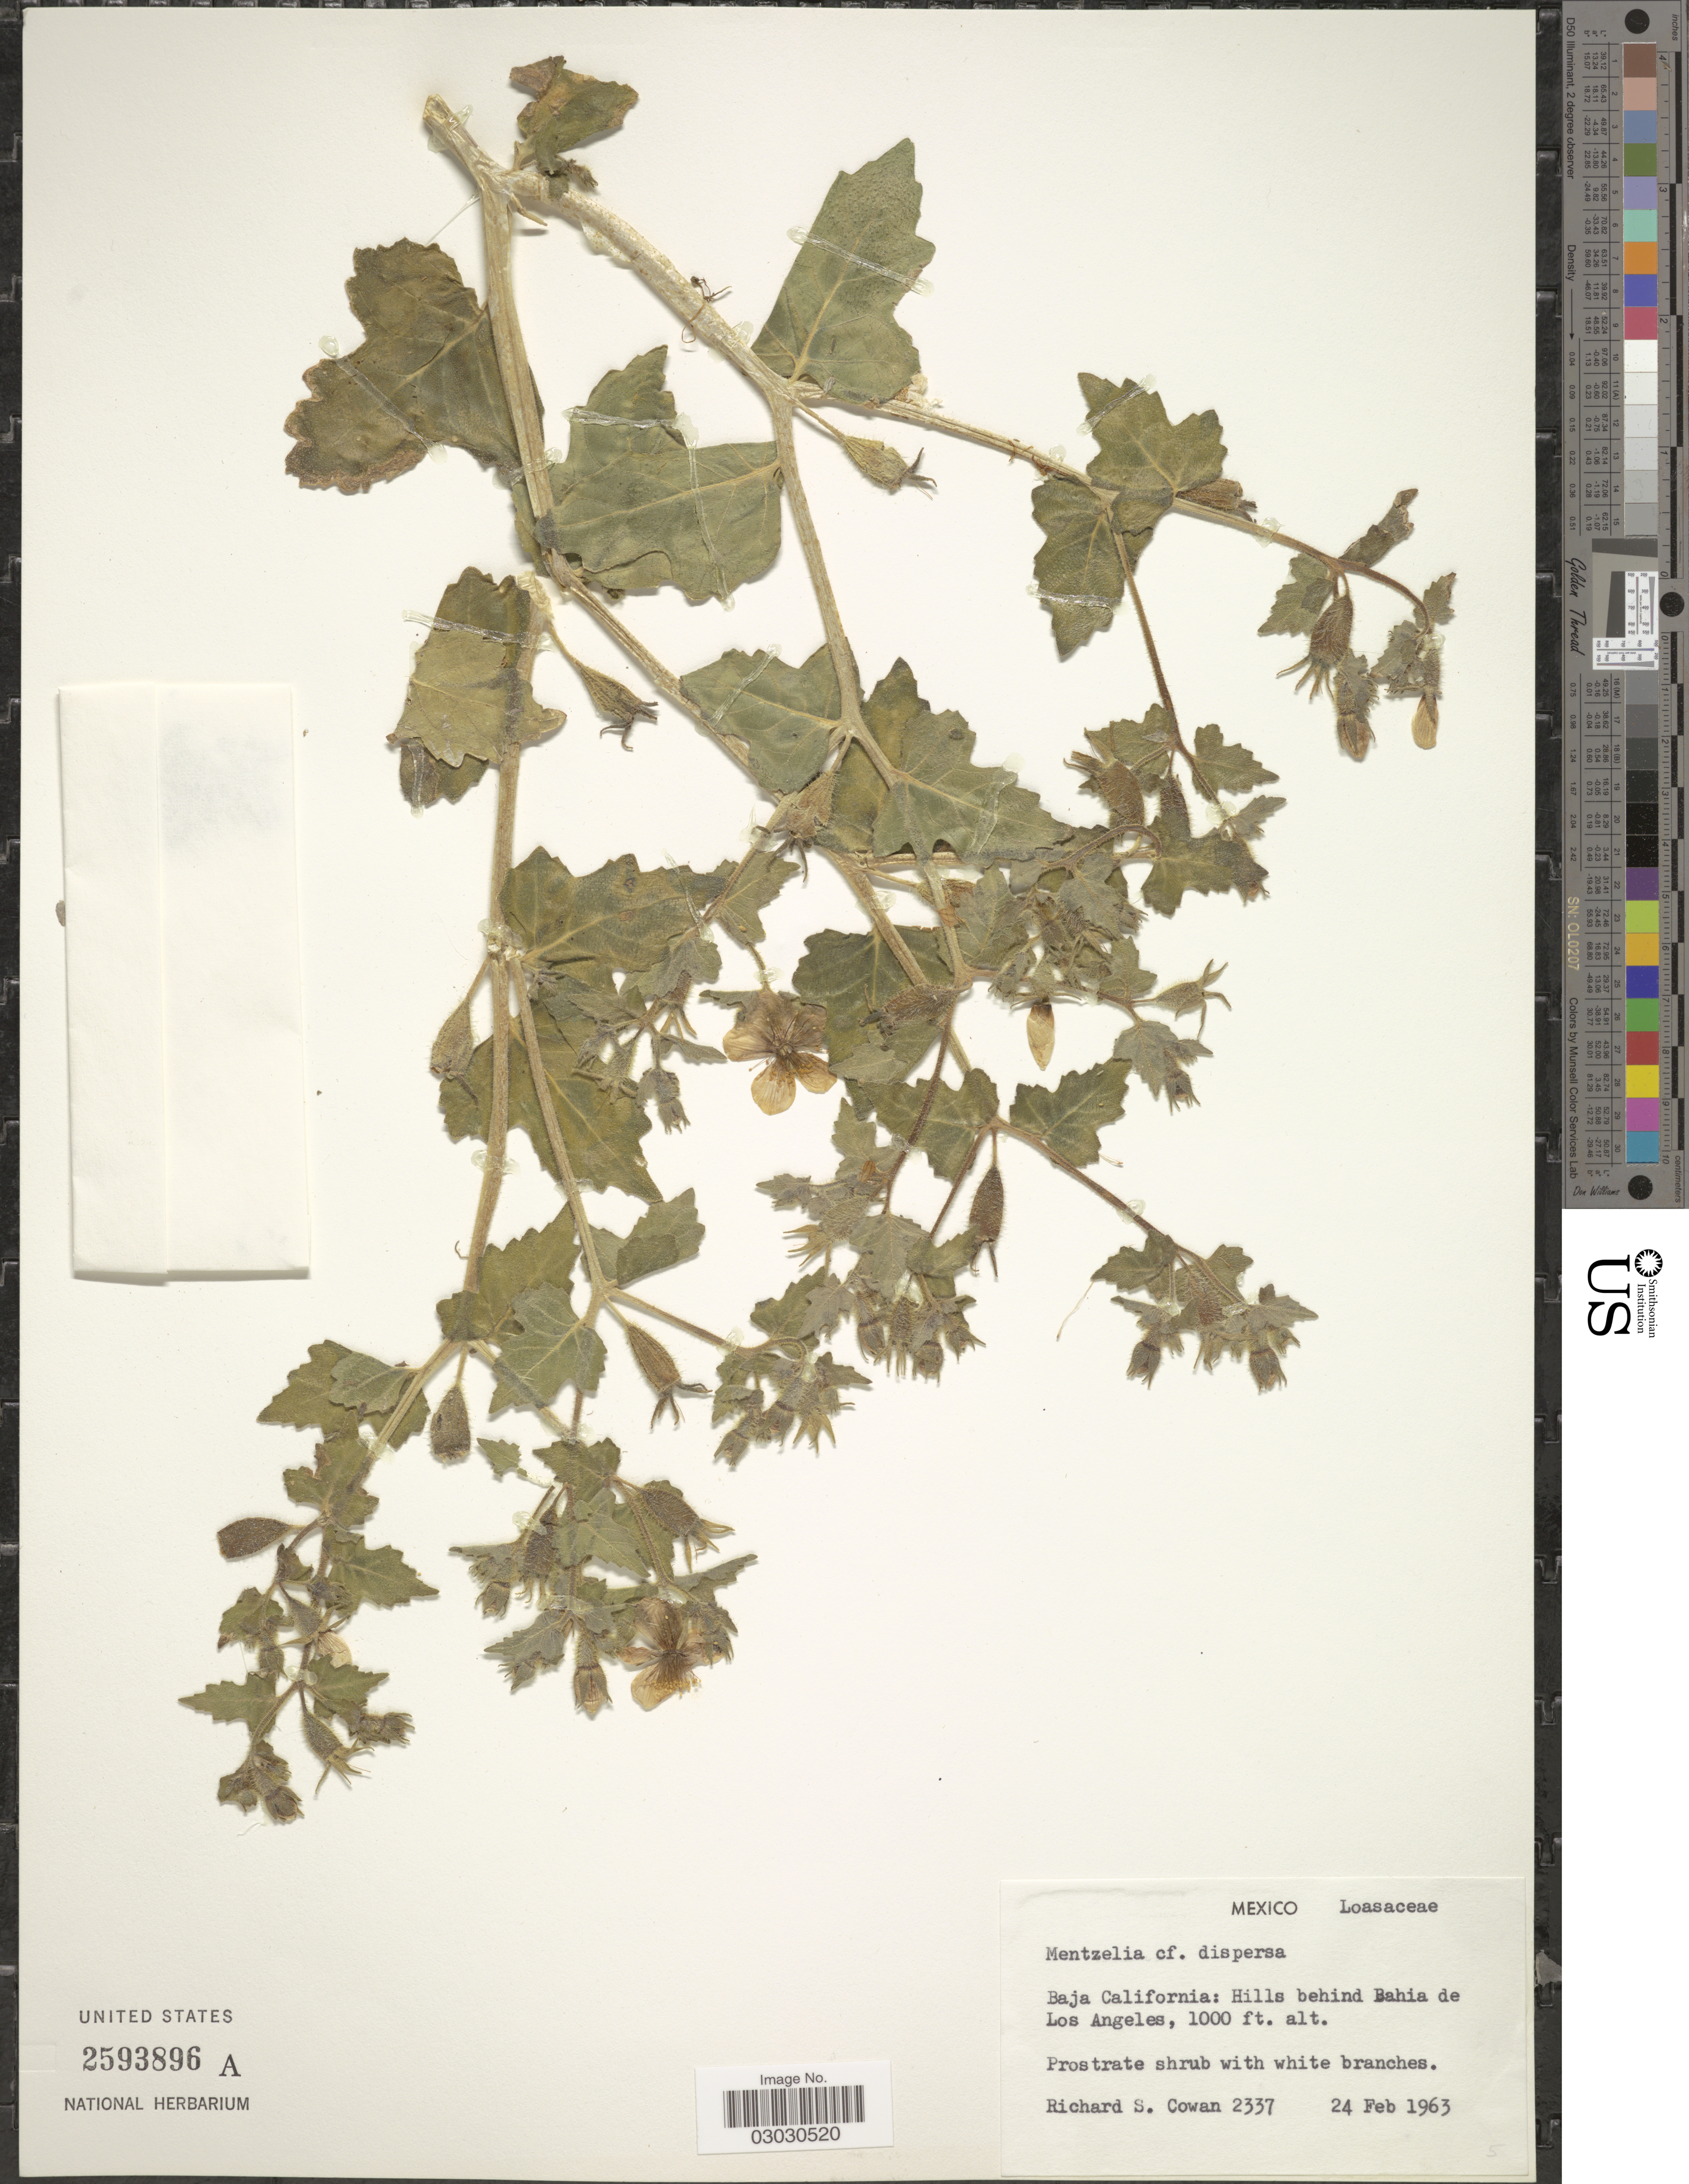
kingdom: Plantae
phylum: Tracheophyta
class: Magnoliopsida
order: Cornales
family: Loasaceae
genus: Mentzelia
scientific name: Mentzelia dispersa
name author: S. Watson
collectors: R. S. Cowan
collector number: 2337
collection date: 1963-02-24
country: Mexico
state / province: Baja California Norte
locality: Hills behind Bahia de Los Angeles.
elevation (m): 305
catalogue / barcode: US 2593896A